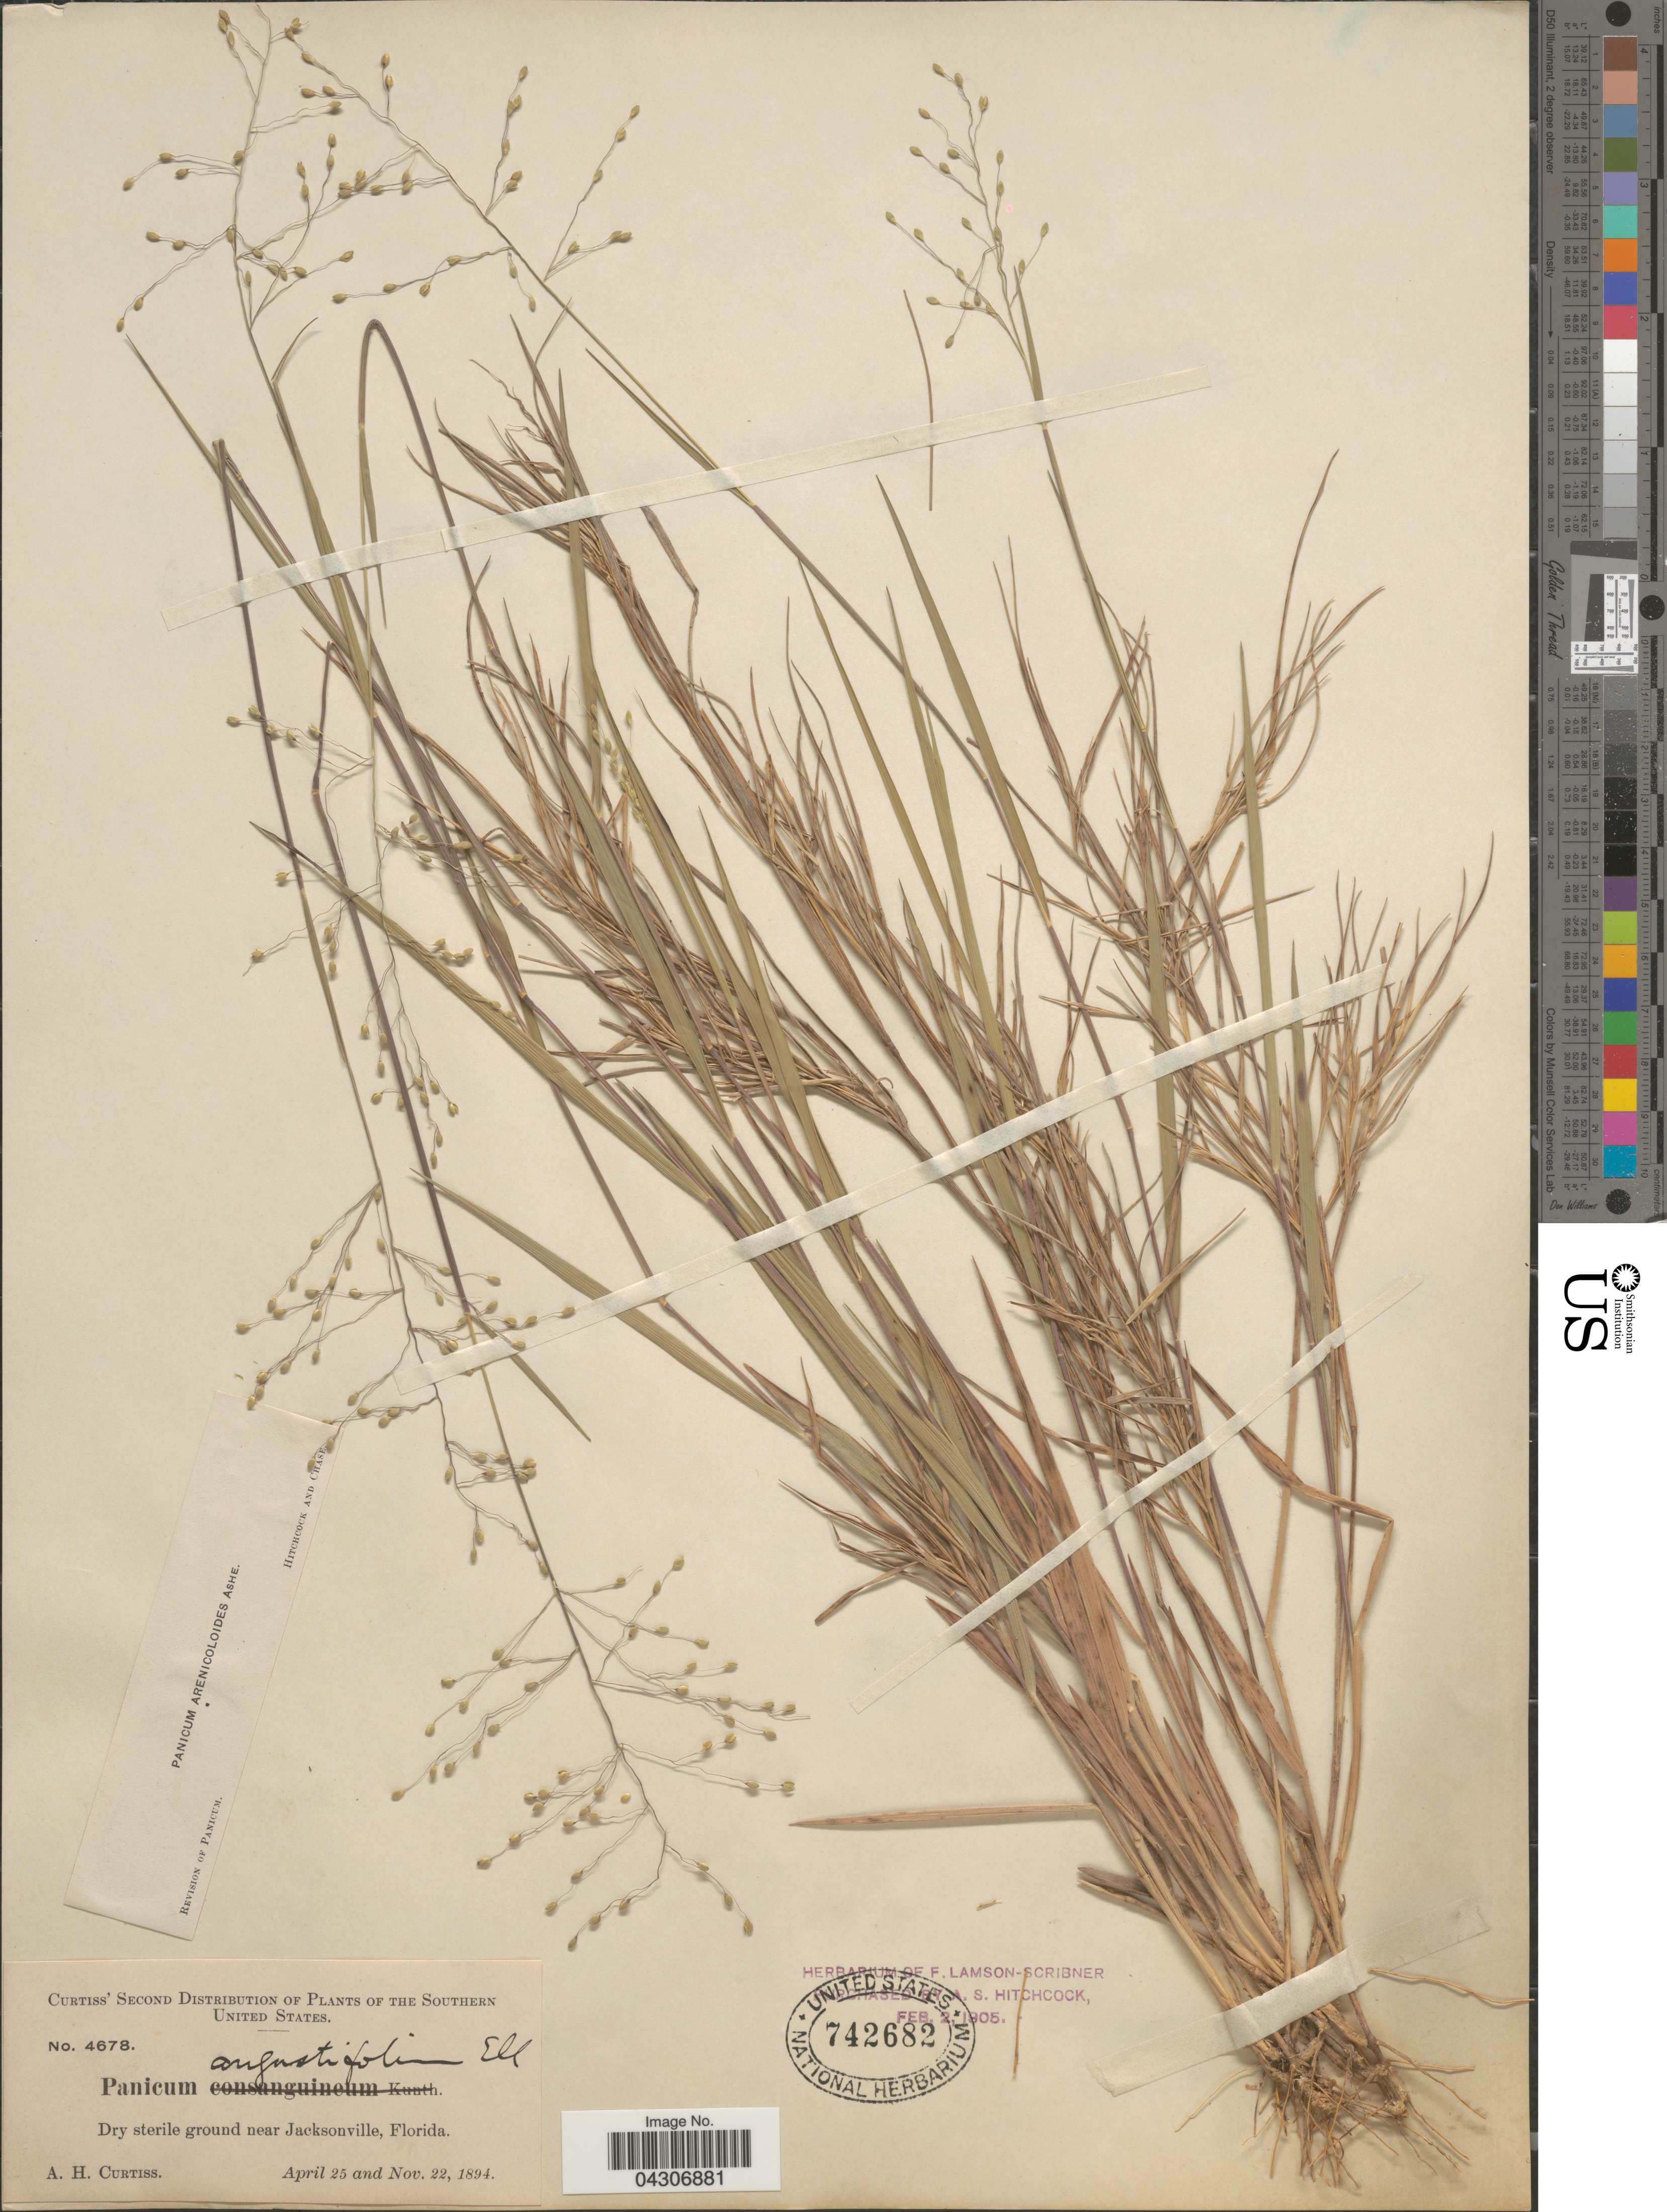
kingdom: Plantae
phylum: Tracheophyta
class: Liliopsida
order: Poales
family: Poaceae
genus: Dichanthelium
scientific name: Dichanthelium aciculare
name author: (Desv. ex Poir.) Gould & C.A. Clark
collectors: A. H. Curtiss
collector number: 4678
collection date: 1894-04-25/1894-11-22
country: United States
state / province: Florida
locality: The Southern United States. Dry sterile ground near Jacksonville.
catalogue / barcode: US 742682